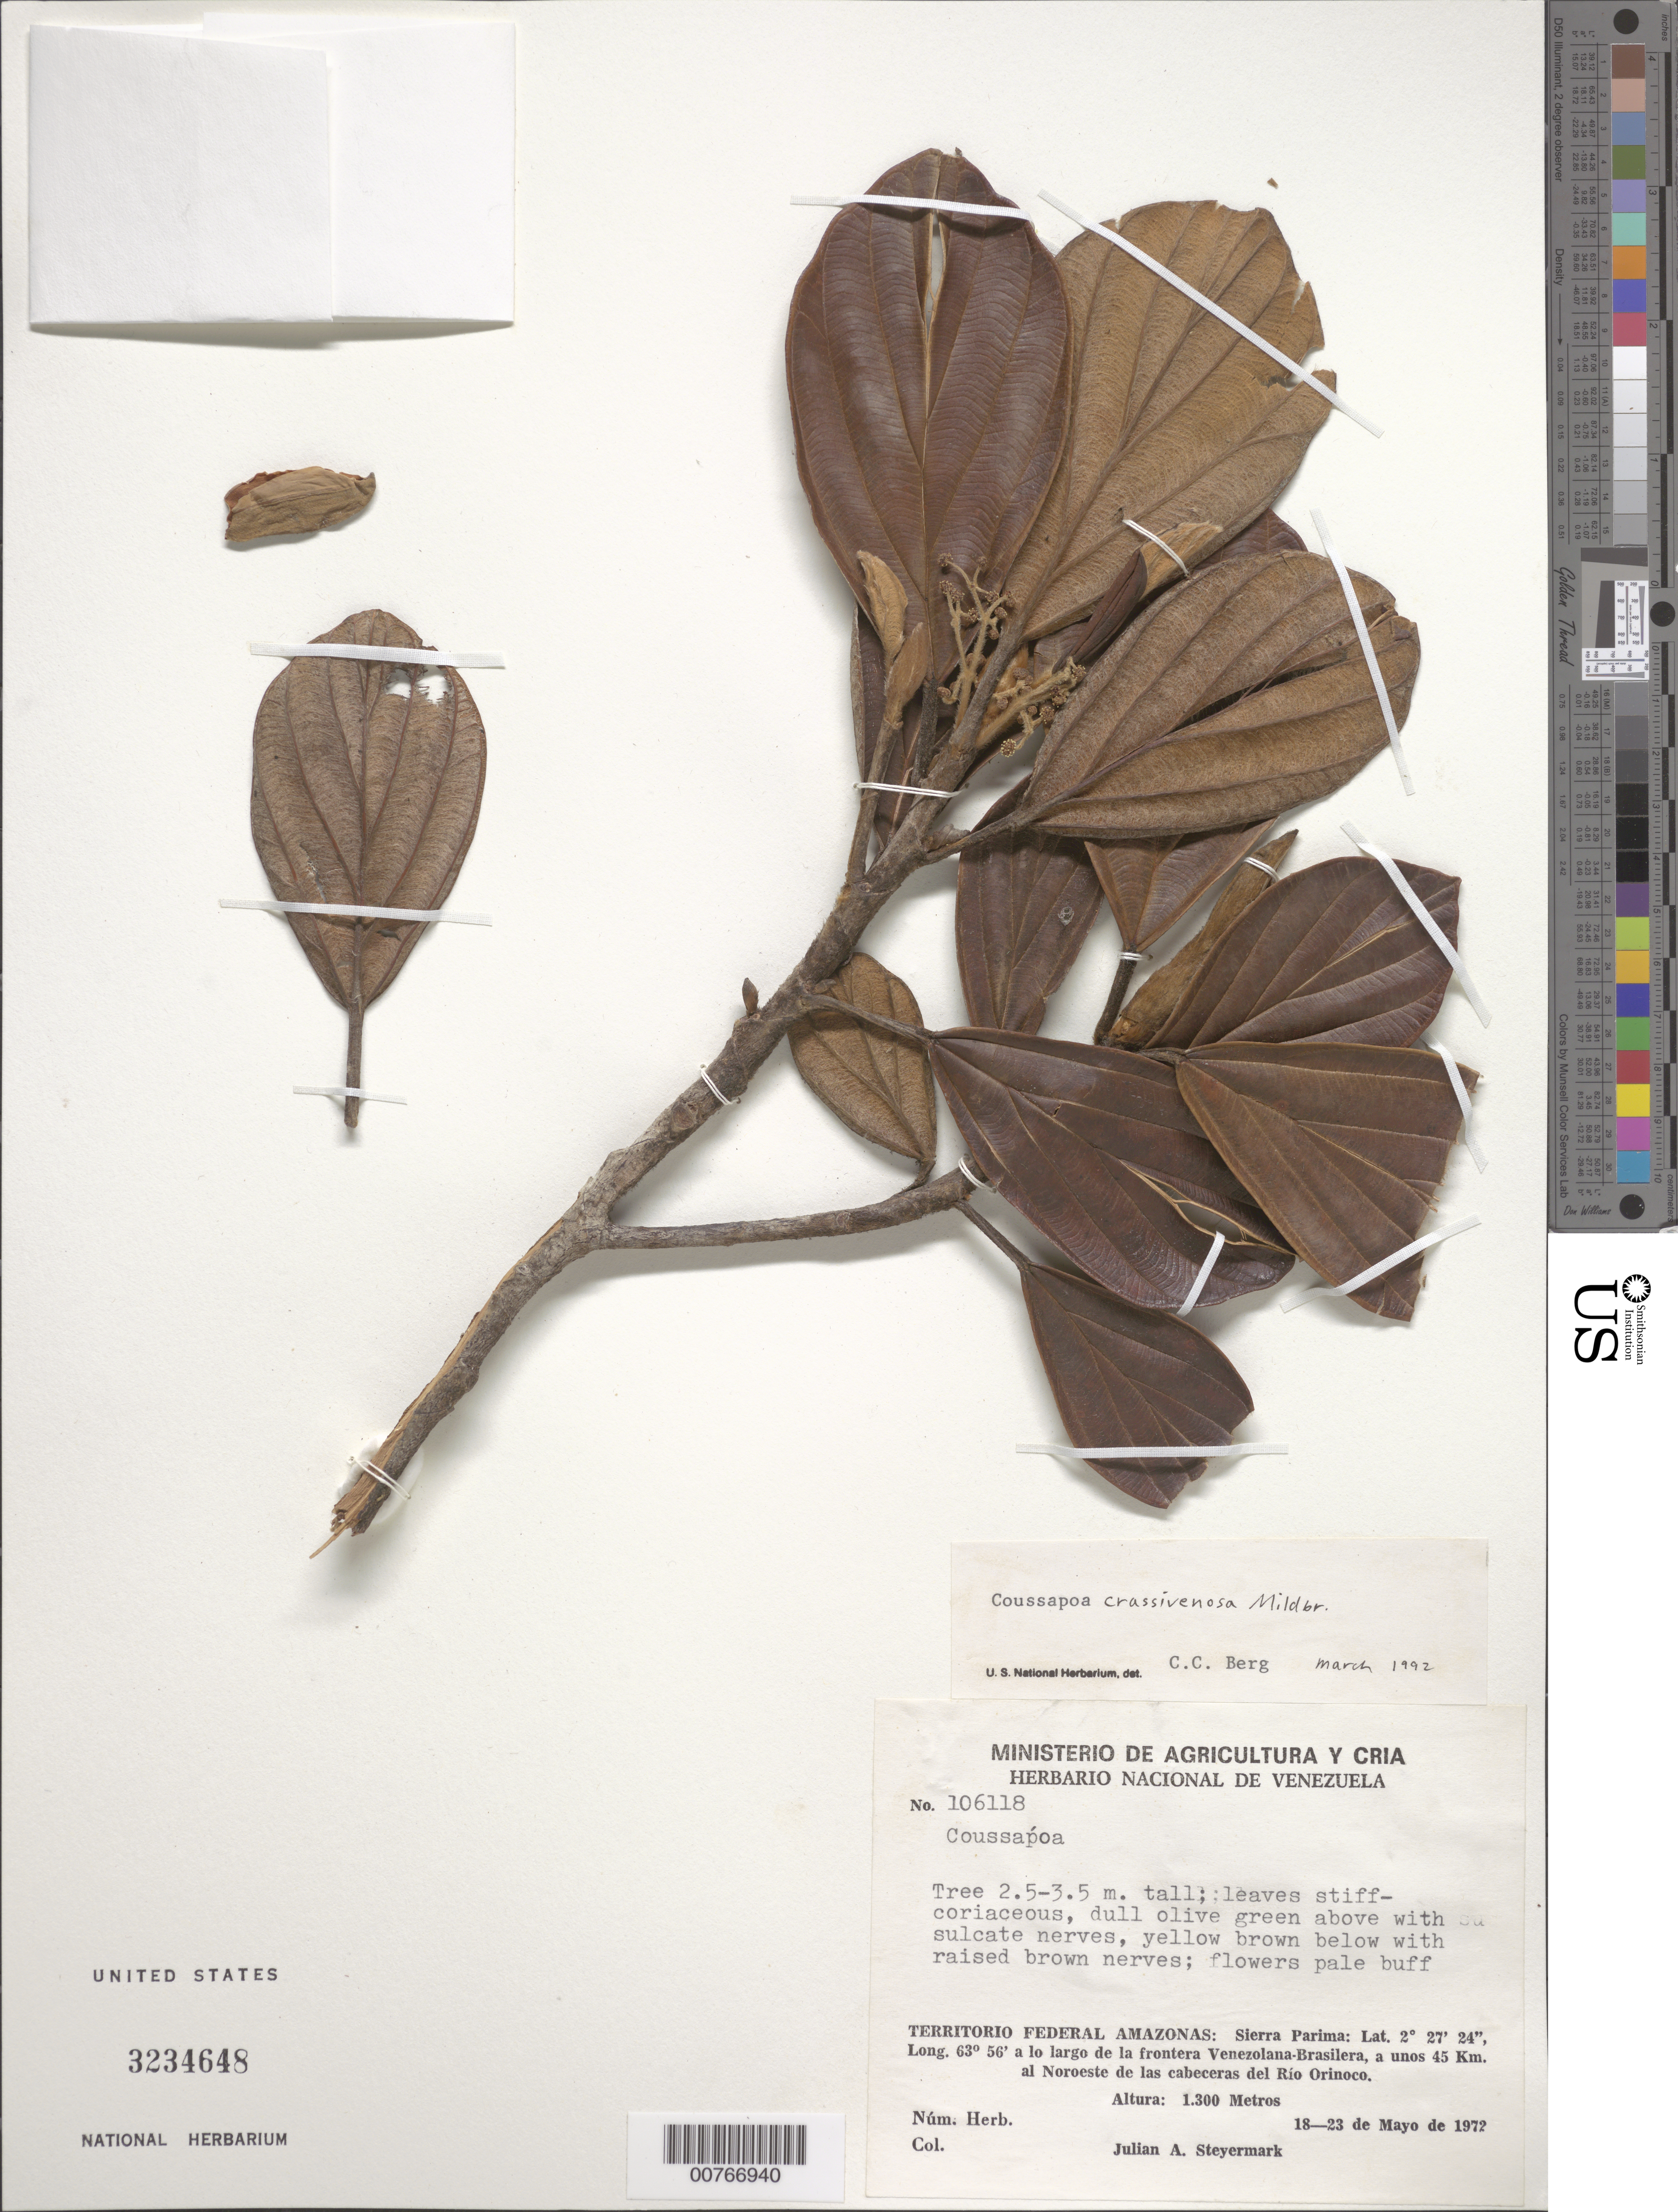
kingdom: Plantae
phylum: Tracheophyta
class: Magnoliopsida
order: Rosales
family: Urticaceae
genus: Coussapoa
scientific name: Coussapoa crassivenosa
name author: Mildbr.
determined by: Berg, C. C.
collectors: J. Steyermark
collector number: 106118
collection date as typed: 18-May-72 to 23-May-72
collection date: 1972-05-18/1972-05-23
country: Venezuela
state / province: Amazonas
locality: Sierra Parima, la frontera Venezolana-Brasilera, a unos 45 km al noroeste de las cabeceras del Río Orinoco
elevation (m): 1300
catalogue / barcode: US 3234648